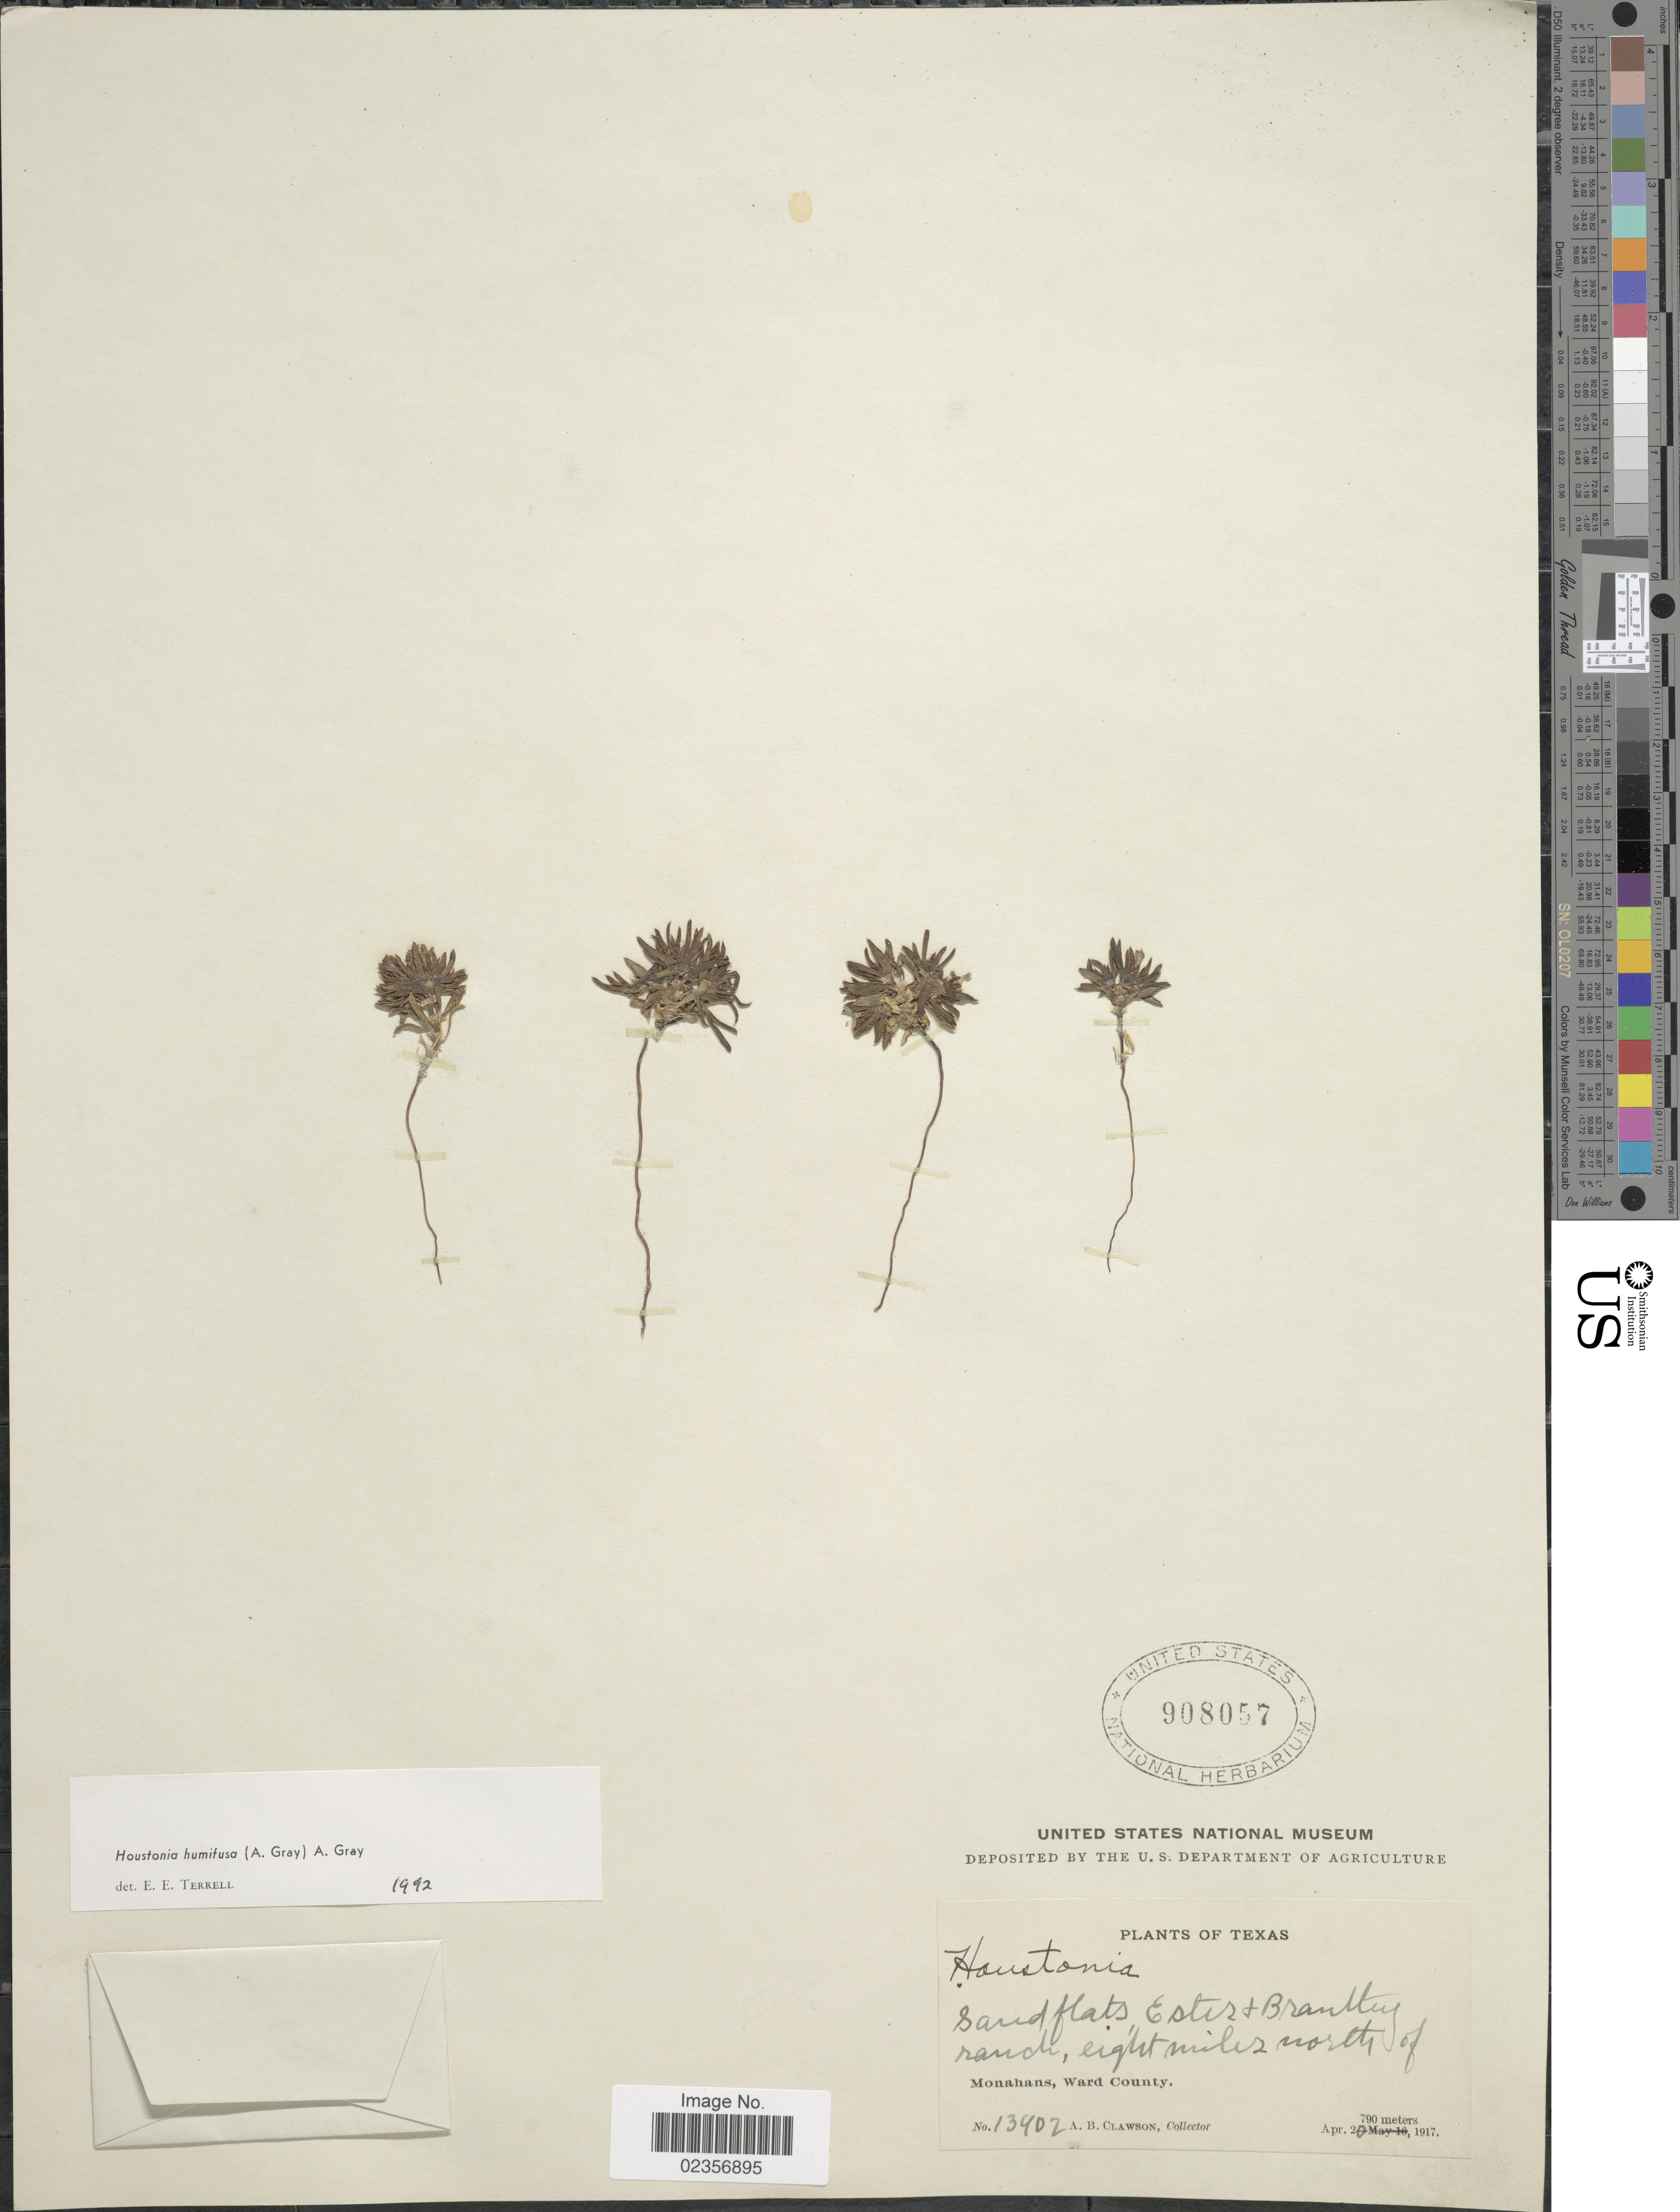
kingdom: Plantae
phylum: Tracheophyta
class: Magnoliopsida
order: Gentianales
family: Rubiaceae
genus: Houstonia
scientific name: Houstonia humifusa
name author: (A. Gray) A. Gray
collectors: A. Clawson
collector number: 13902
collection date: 1917-04-02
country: United States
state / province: Texas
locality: Sand flats, Ester + Brandley ranch, eight miles north of Monahans, Ward County.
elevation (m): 790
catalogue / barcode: US 908057